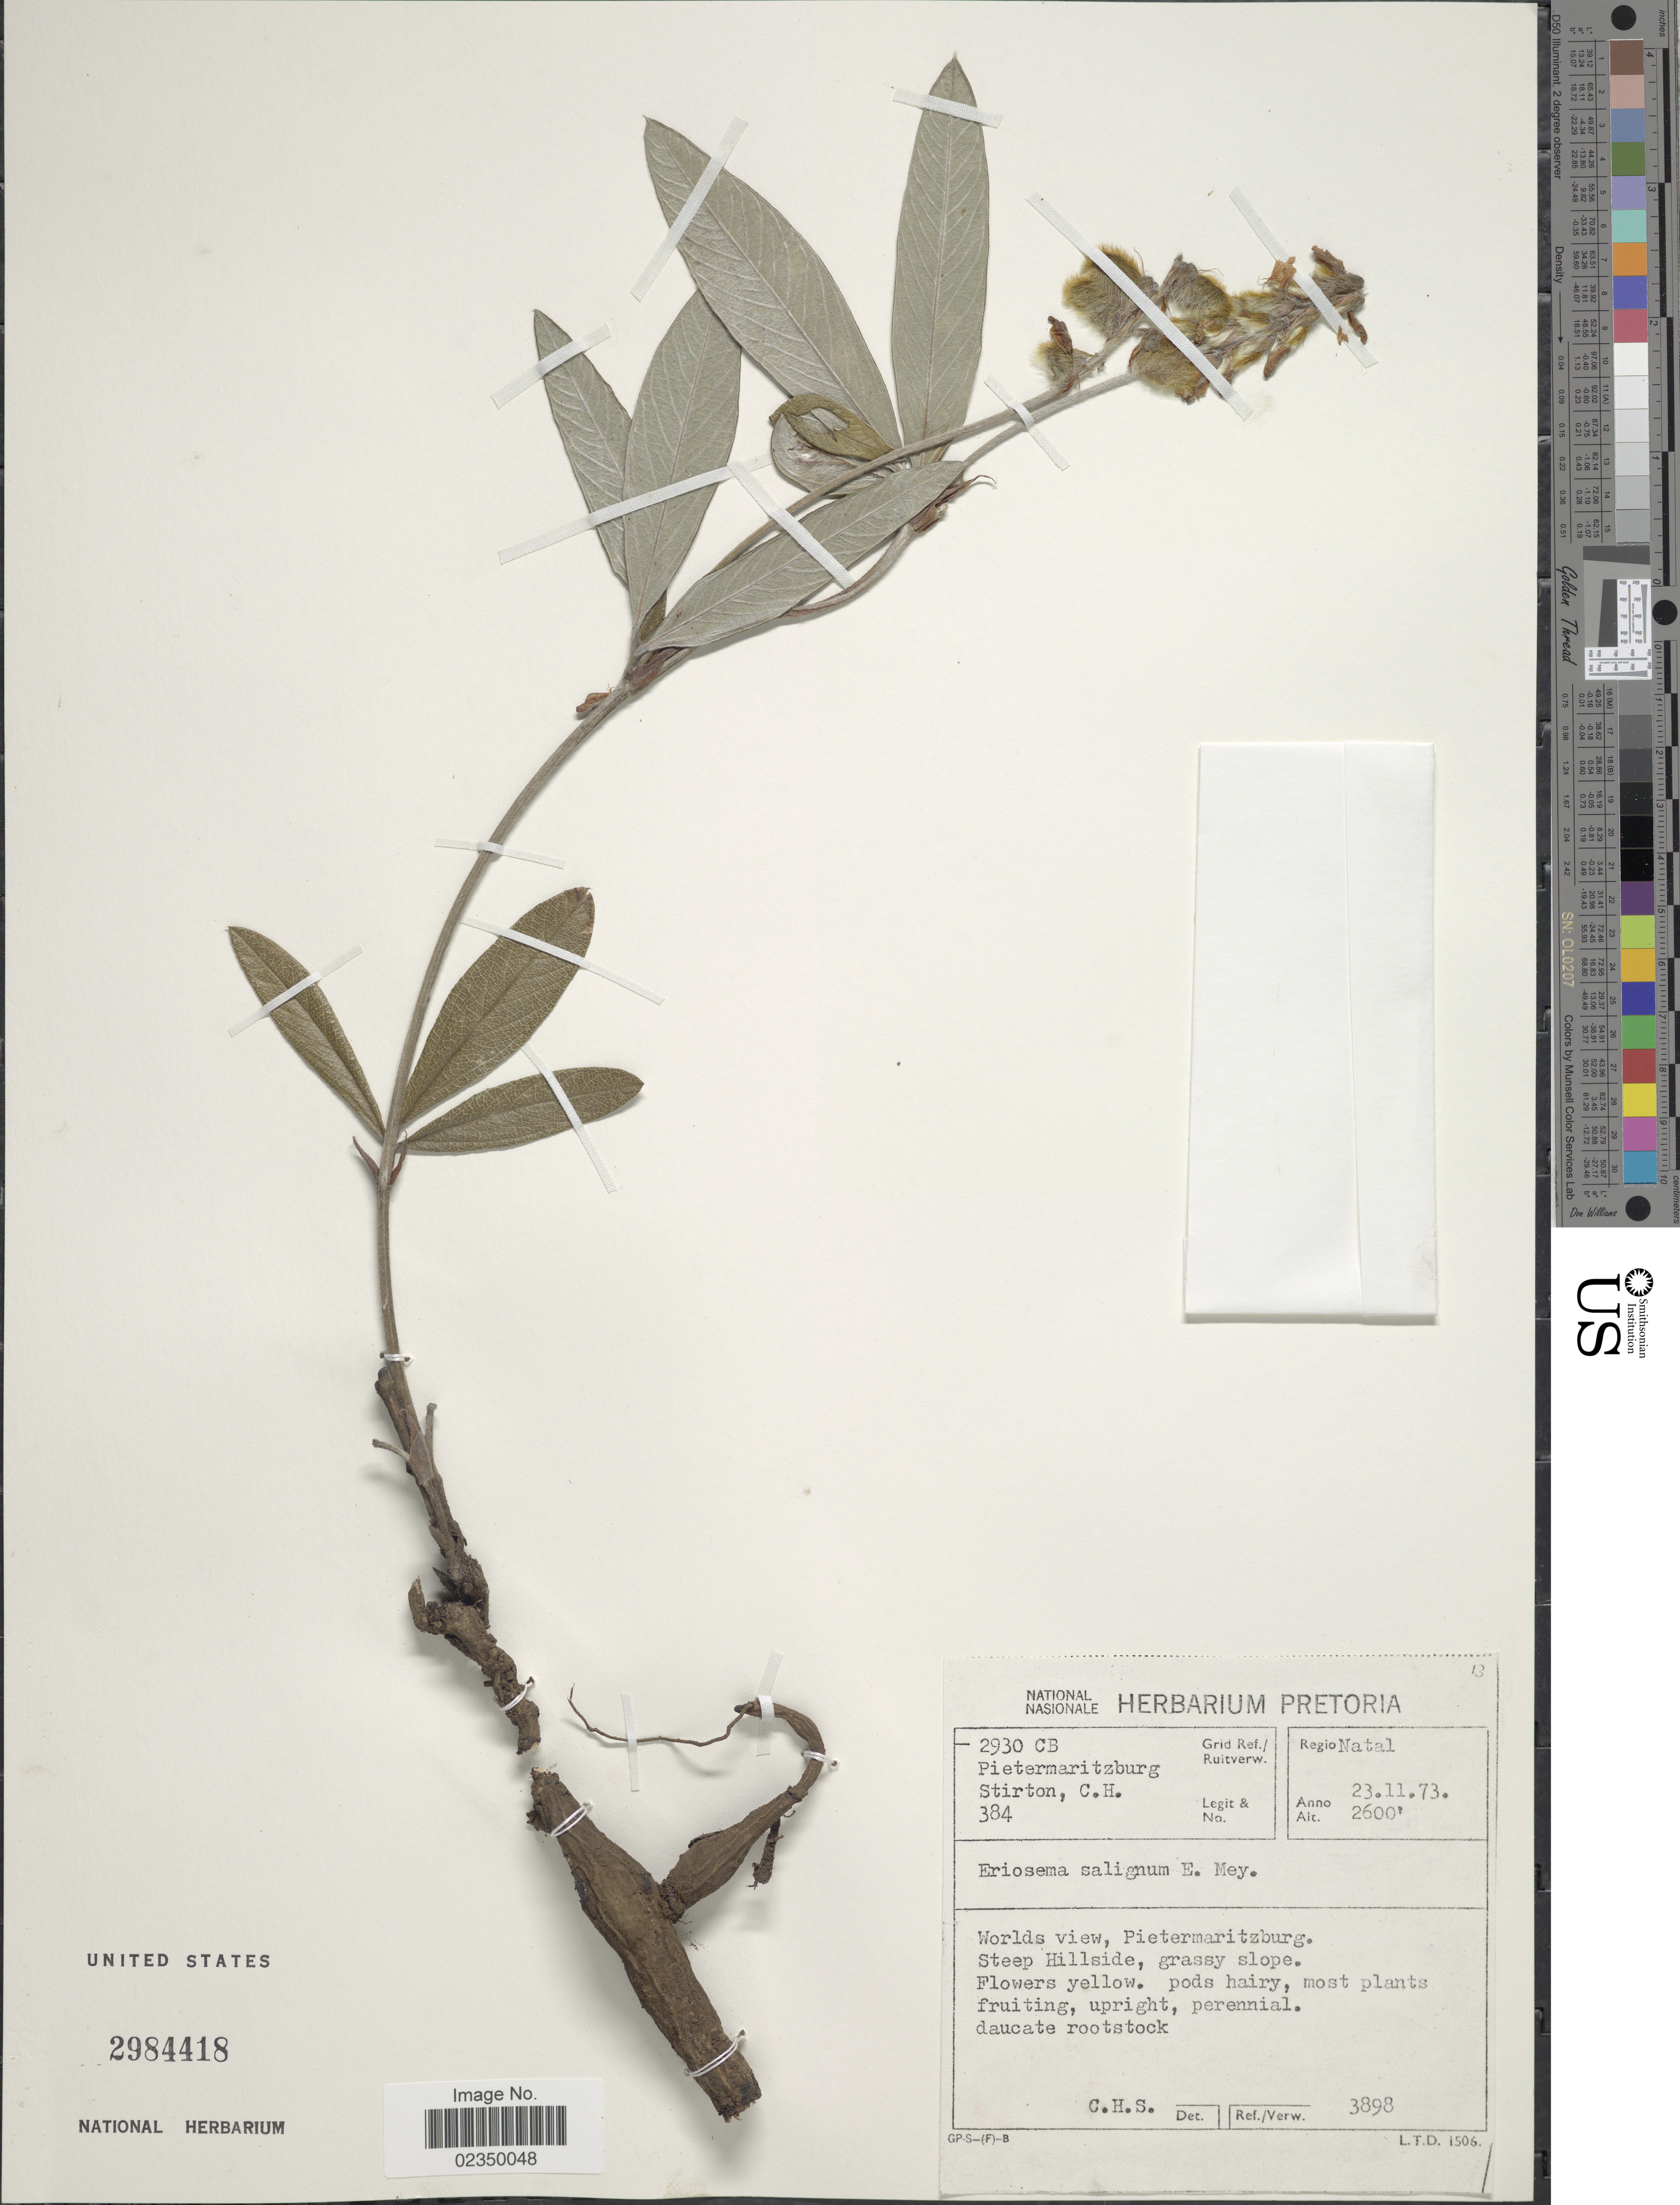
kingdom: Plantae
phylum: Tracheophyta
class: Magnoliopsida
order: Fabales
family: Fabaceae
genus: Eriosema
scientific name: Eriosema salignum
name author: E. Mey.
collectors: C. H. Stirton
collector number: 384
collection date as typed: Transcribed d/m/y: 23/11/73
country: South Africa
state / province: KwaZulu-Natal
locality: Regio Natal, Words view, Pietermaritzburg. Steep Hillside.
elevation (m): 792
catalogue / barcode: US 2984418